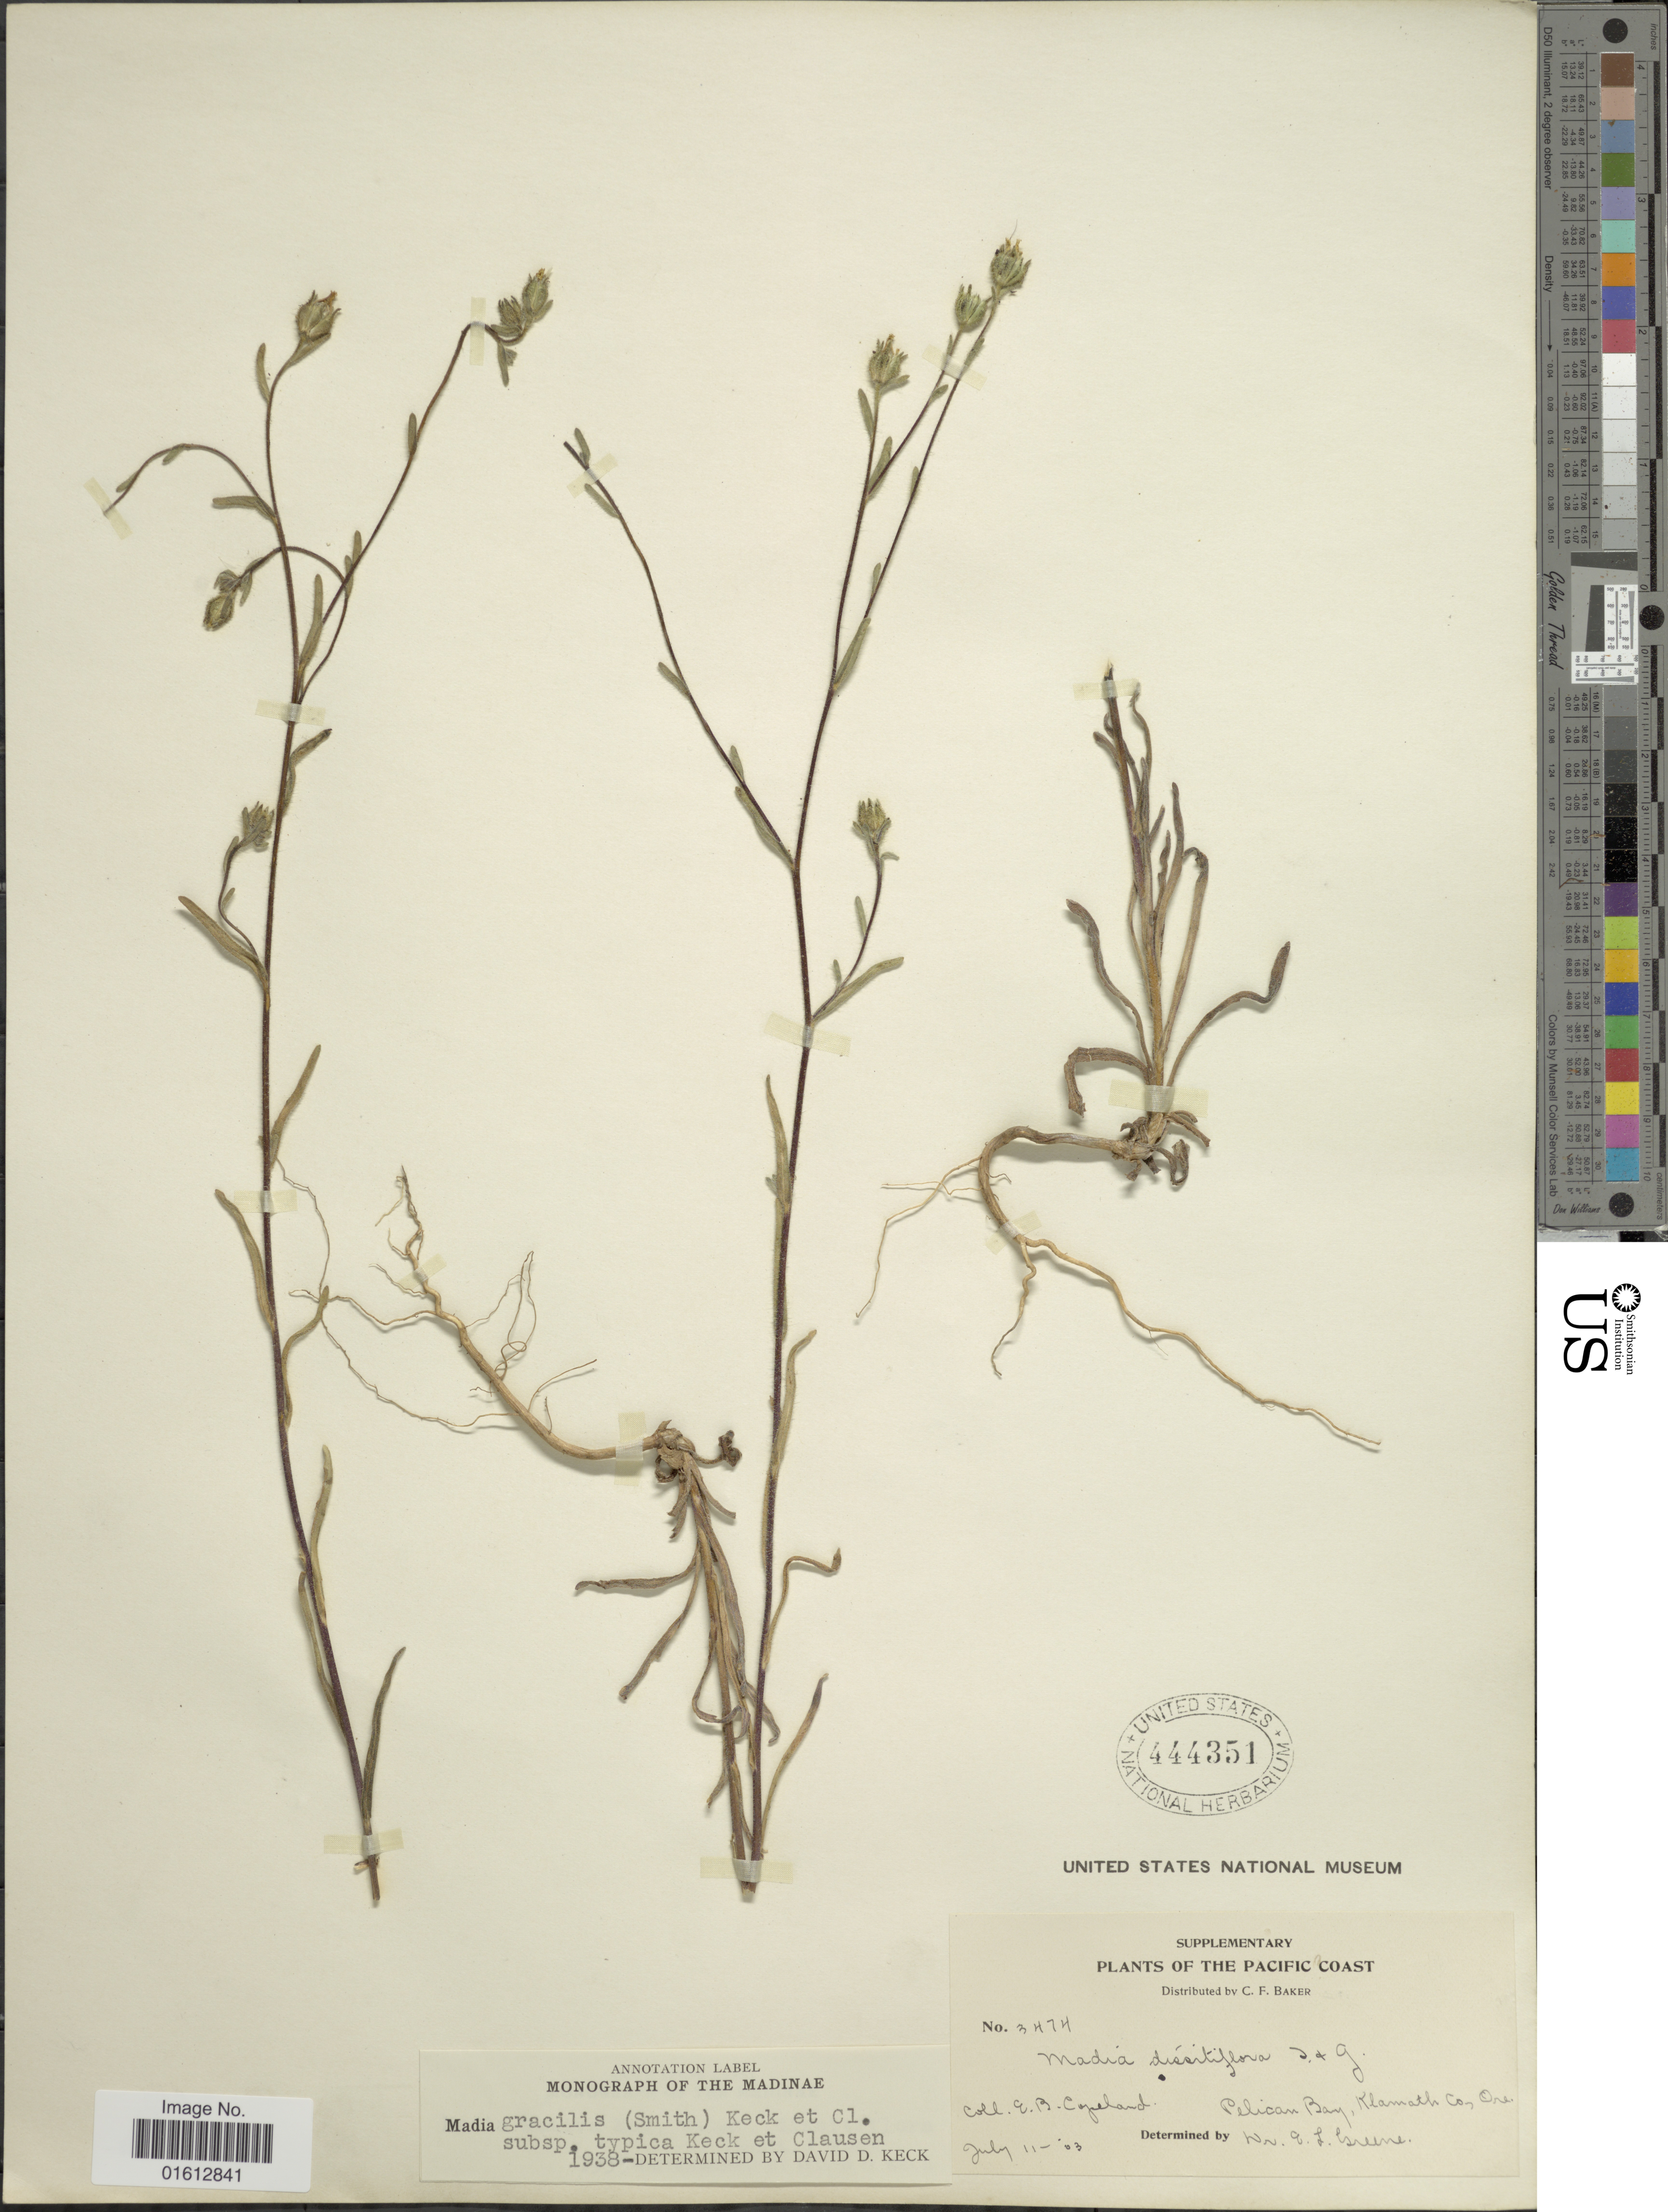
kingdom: Plantae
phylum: Tracheophyta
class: Magnoliopsida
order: Asterales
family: Asteraceae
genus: Madia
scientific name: Madia gracilis subsp. gracilis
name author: (Sm.) D.D. Keck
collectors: E. B. Copeland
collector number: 3474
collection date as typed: Transcribed d/m/y: 11/7/3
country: United States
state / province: Oregon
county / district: Klamath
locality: The Pacific Coast, Pelican Bay, Klamath Co.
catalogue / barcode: US 444351